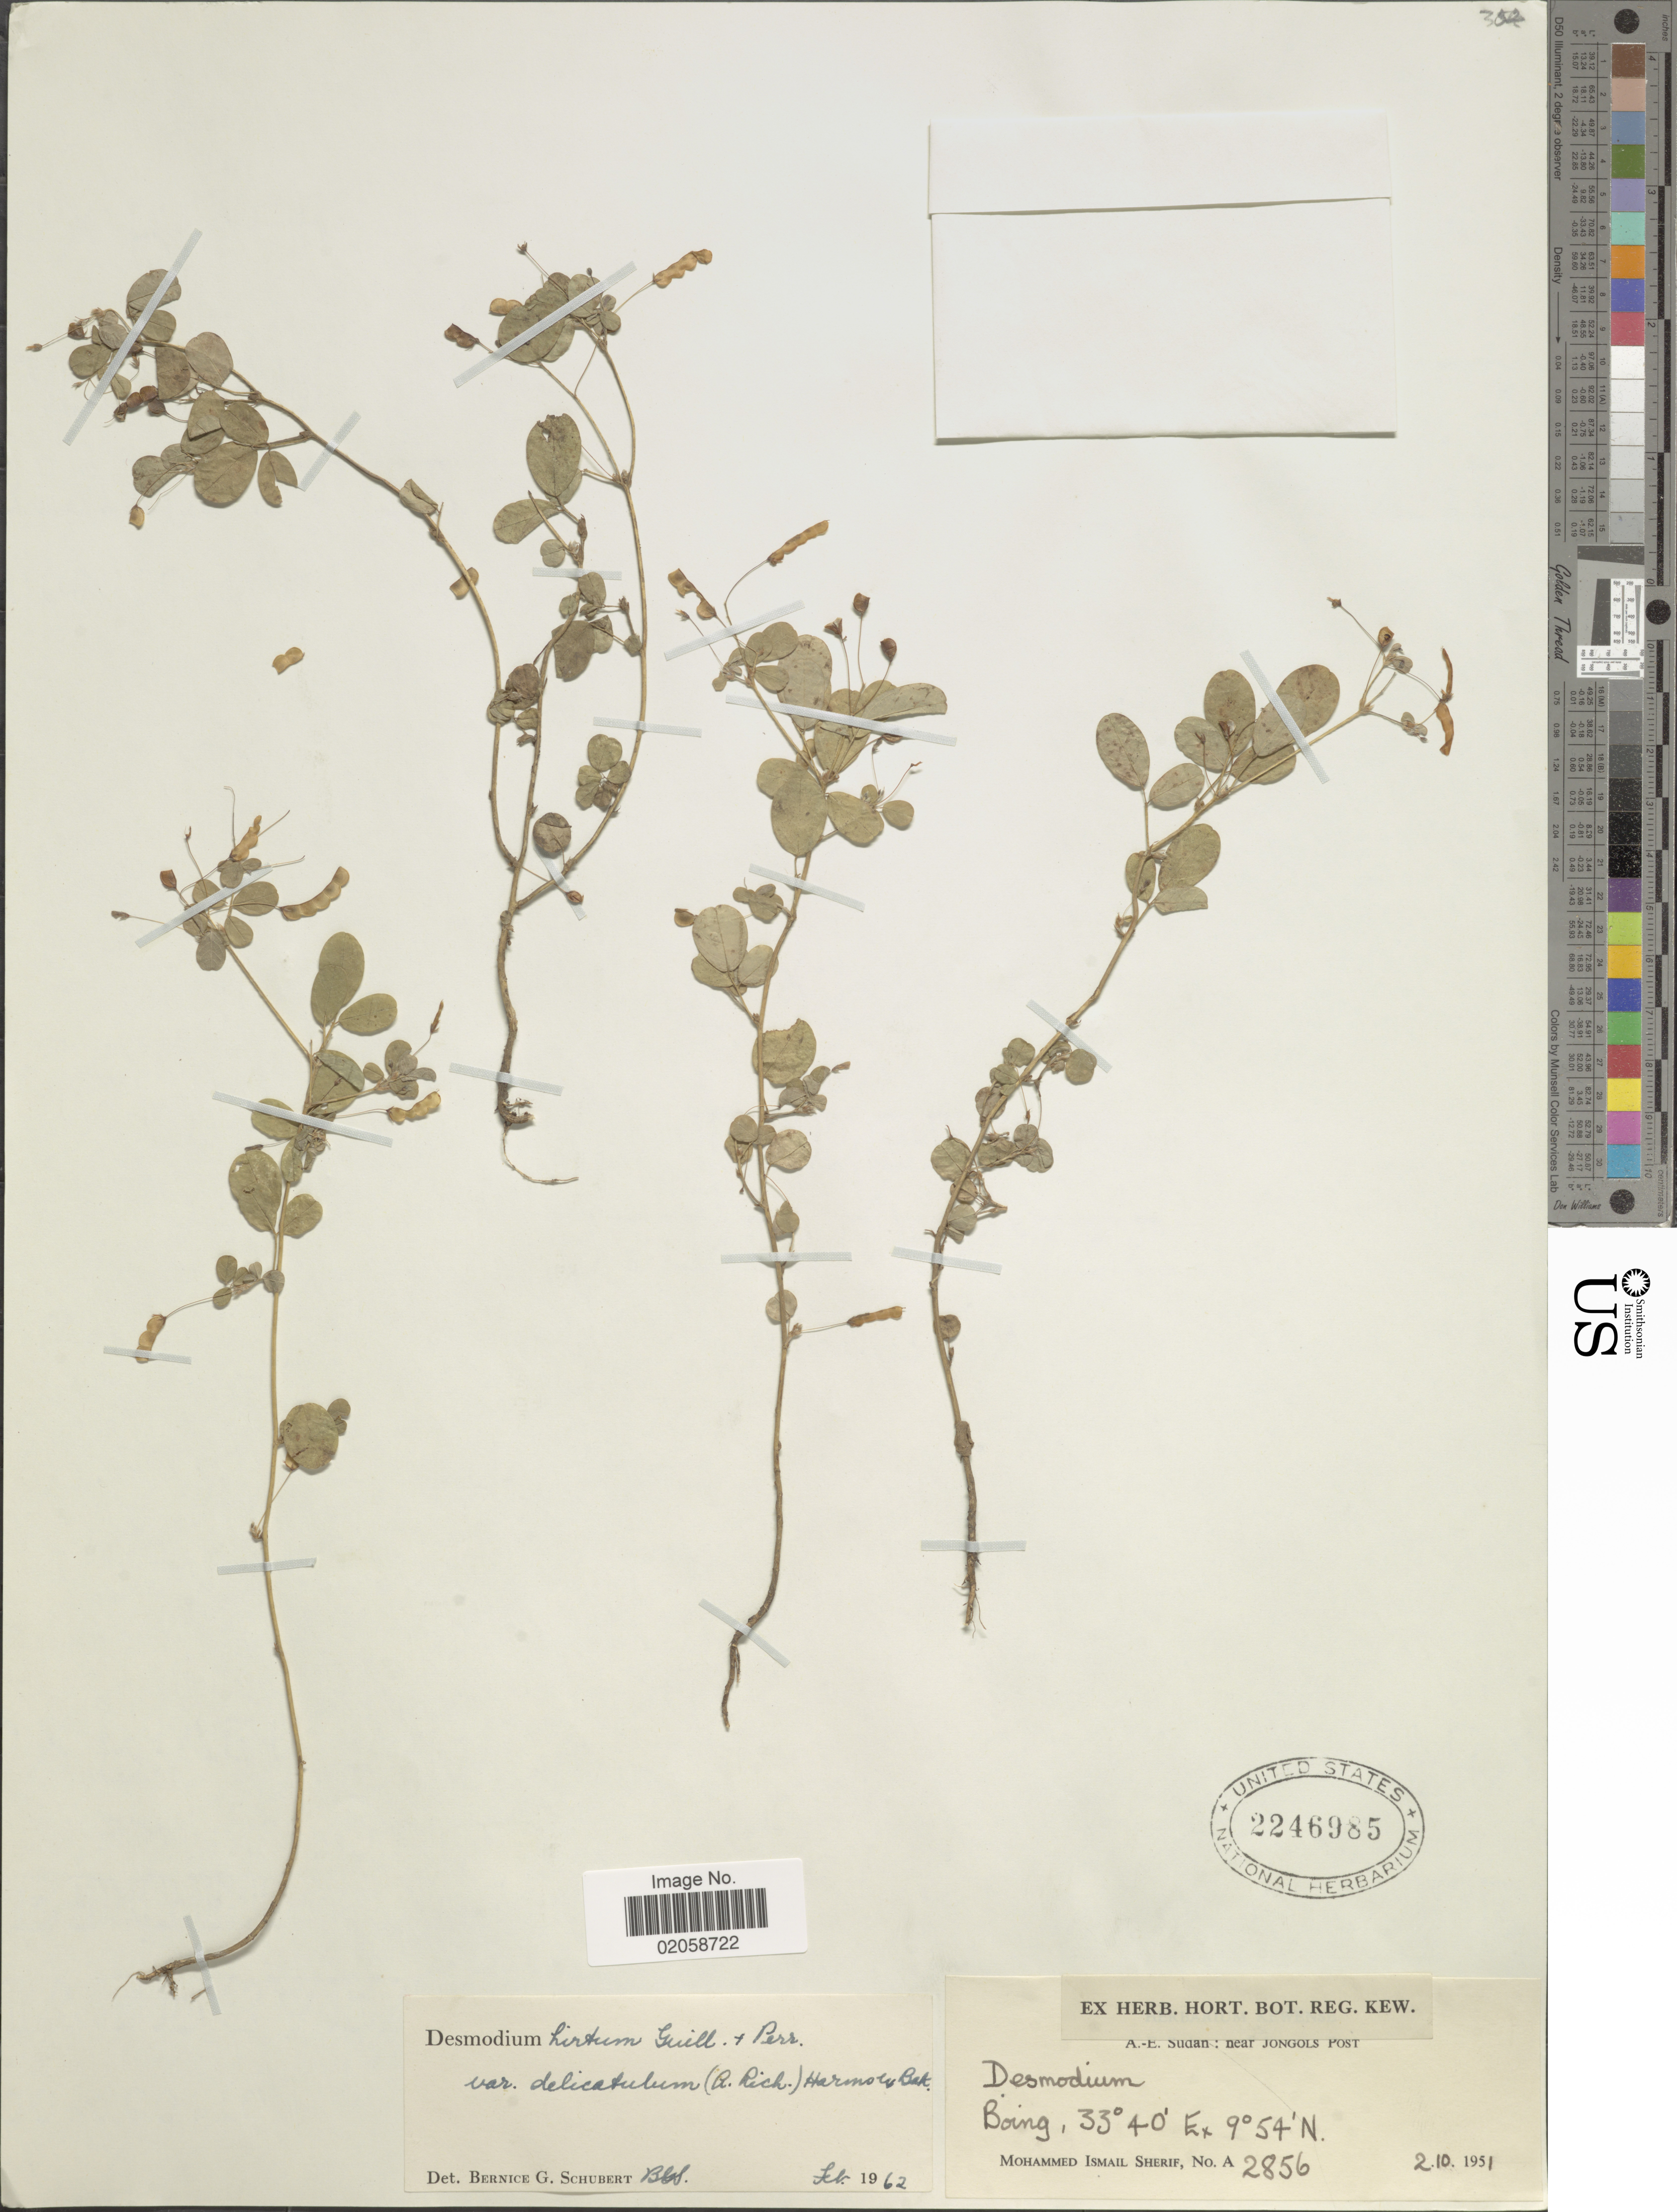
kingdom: Plantae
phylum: Tracheophyta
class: Magnoliopsida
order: Fabales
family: Fabaceae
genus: Grona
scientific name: Grona hirta var. delicatula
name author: (A. Rich.) H. Ohashi & K. Ohashi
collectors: M. Sherif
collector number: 2856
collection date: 1951-10-02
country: Sudan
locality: A. -E. Sudan: near Jongols Post. Boing.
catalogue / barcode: US 2246985